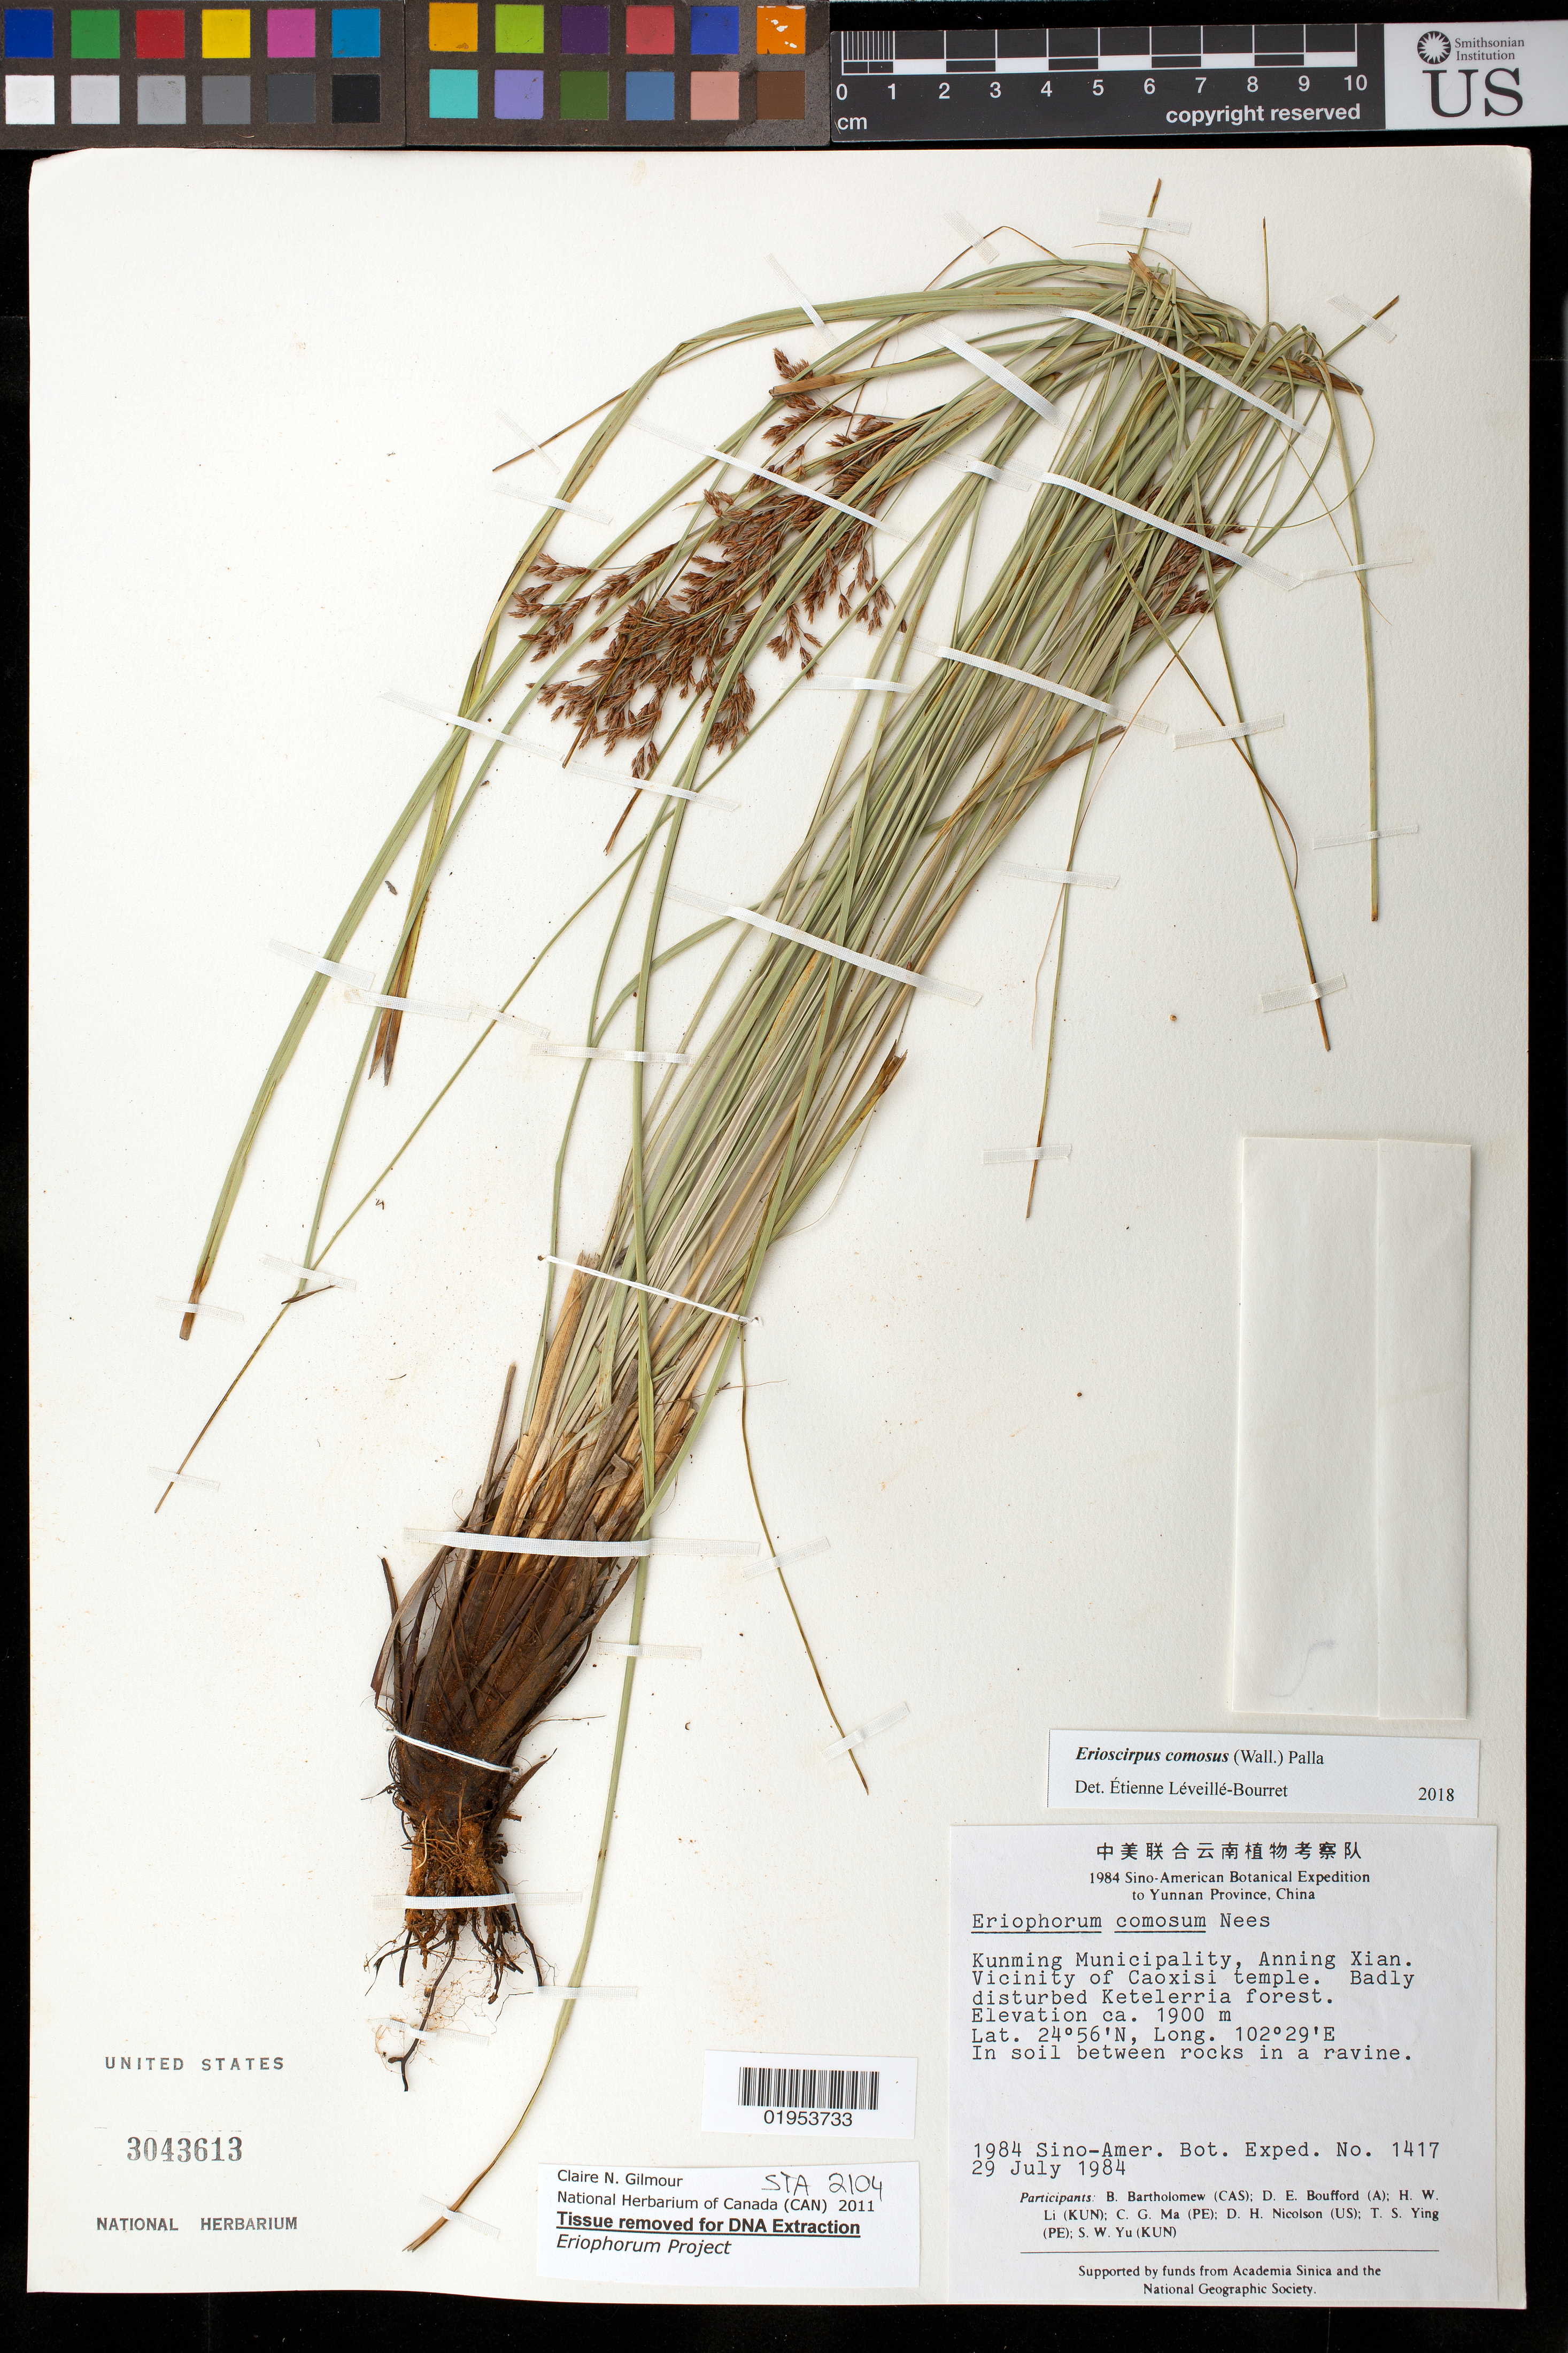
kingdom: Plantae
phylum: Tracheophyta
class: Liliopsida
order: Poales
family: Cyperaceae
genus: Erioscirpus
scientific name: Erioscirpus comosus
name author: (Wall.) Palla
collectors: B. Bartholomew, D. E. Boufford, H. W. Li, C. Ma, D. H. Nicolson, T. Ying & S. Yu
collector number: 1417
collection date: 1984-07-29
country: China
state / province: Yunnan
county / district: Kunming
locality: Anning Xian. Vicinity of Caoxisi temple.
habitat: Badly disturbed Ketelerria forest.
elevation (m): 1900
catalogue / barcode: US 3043613